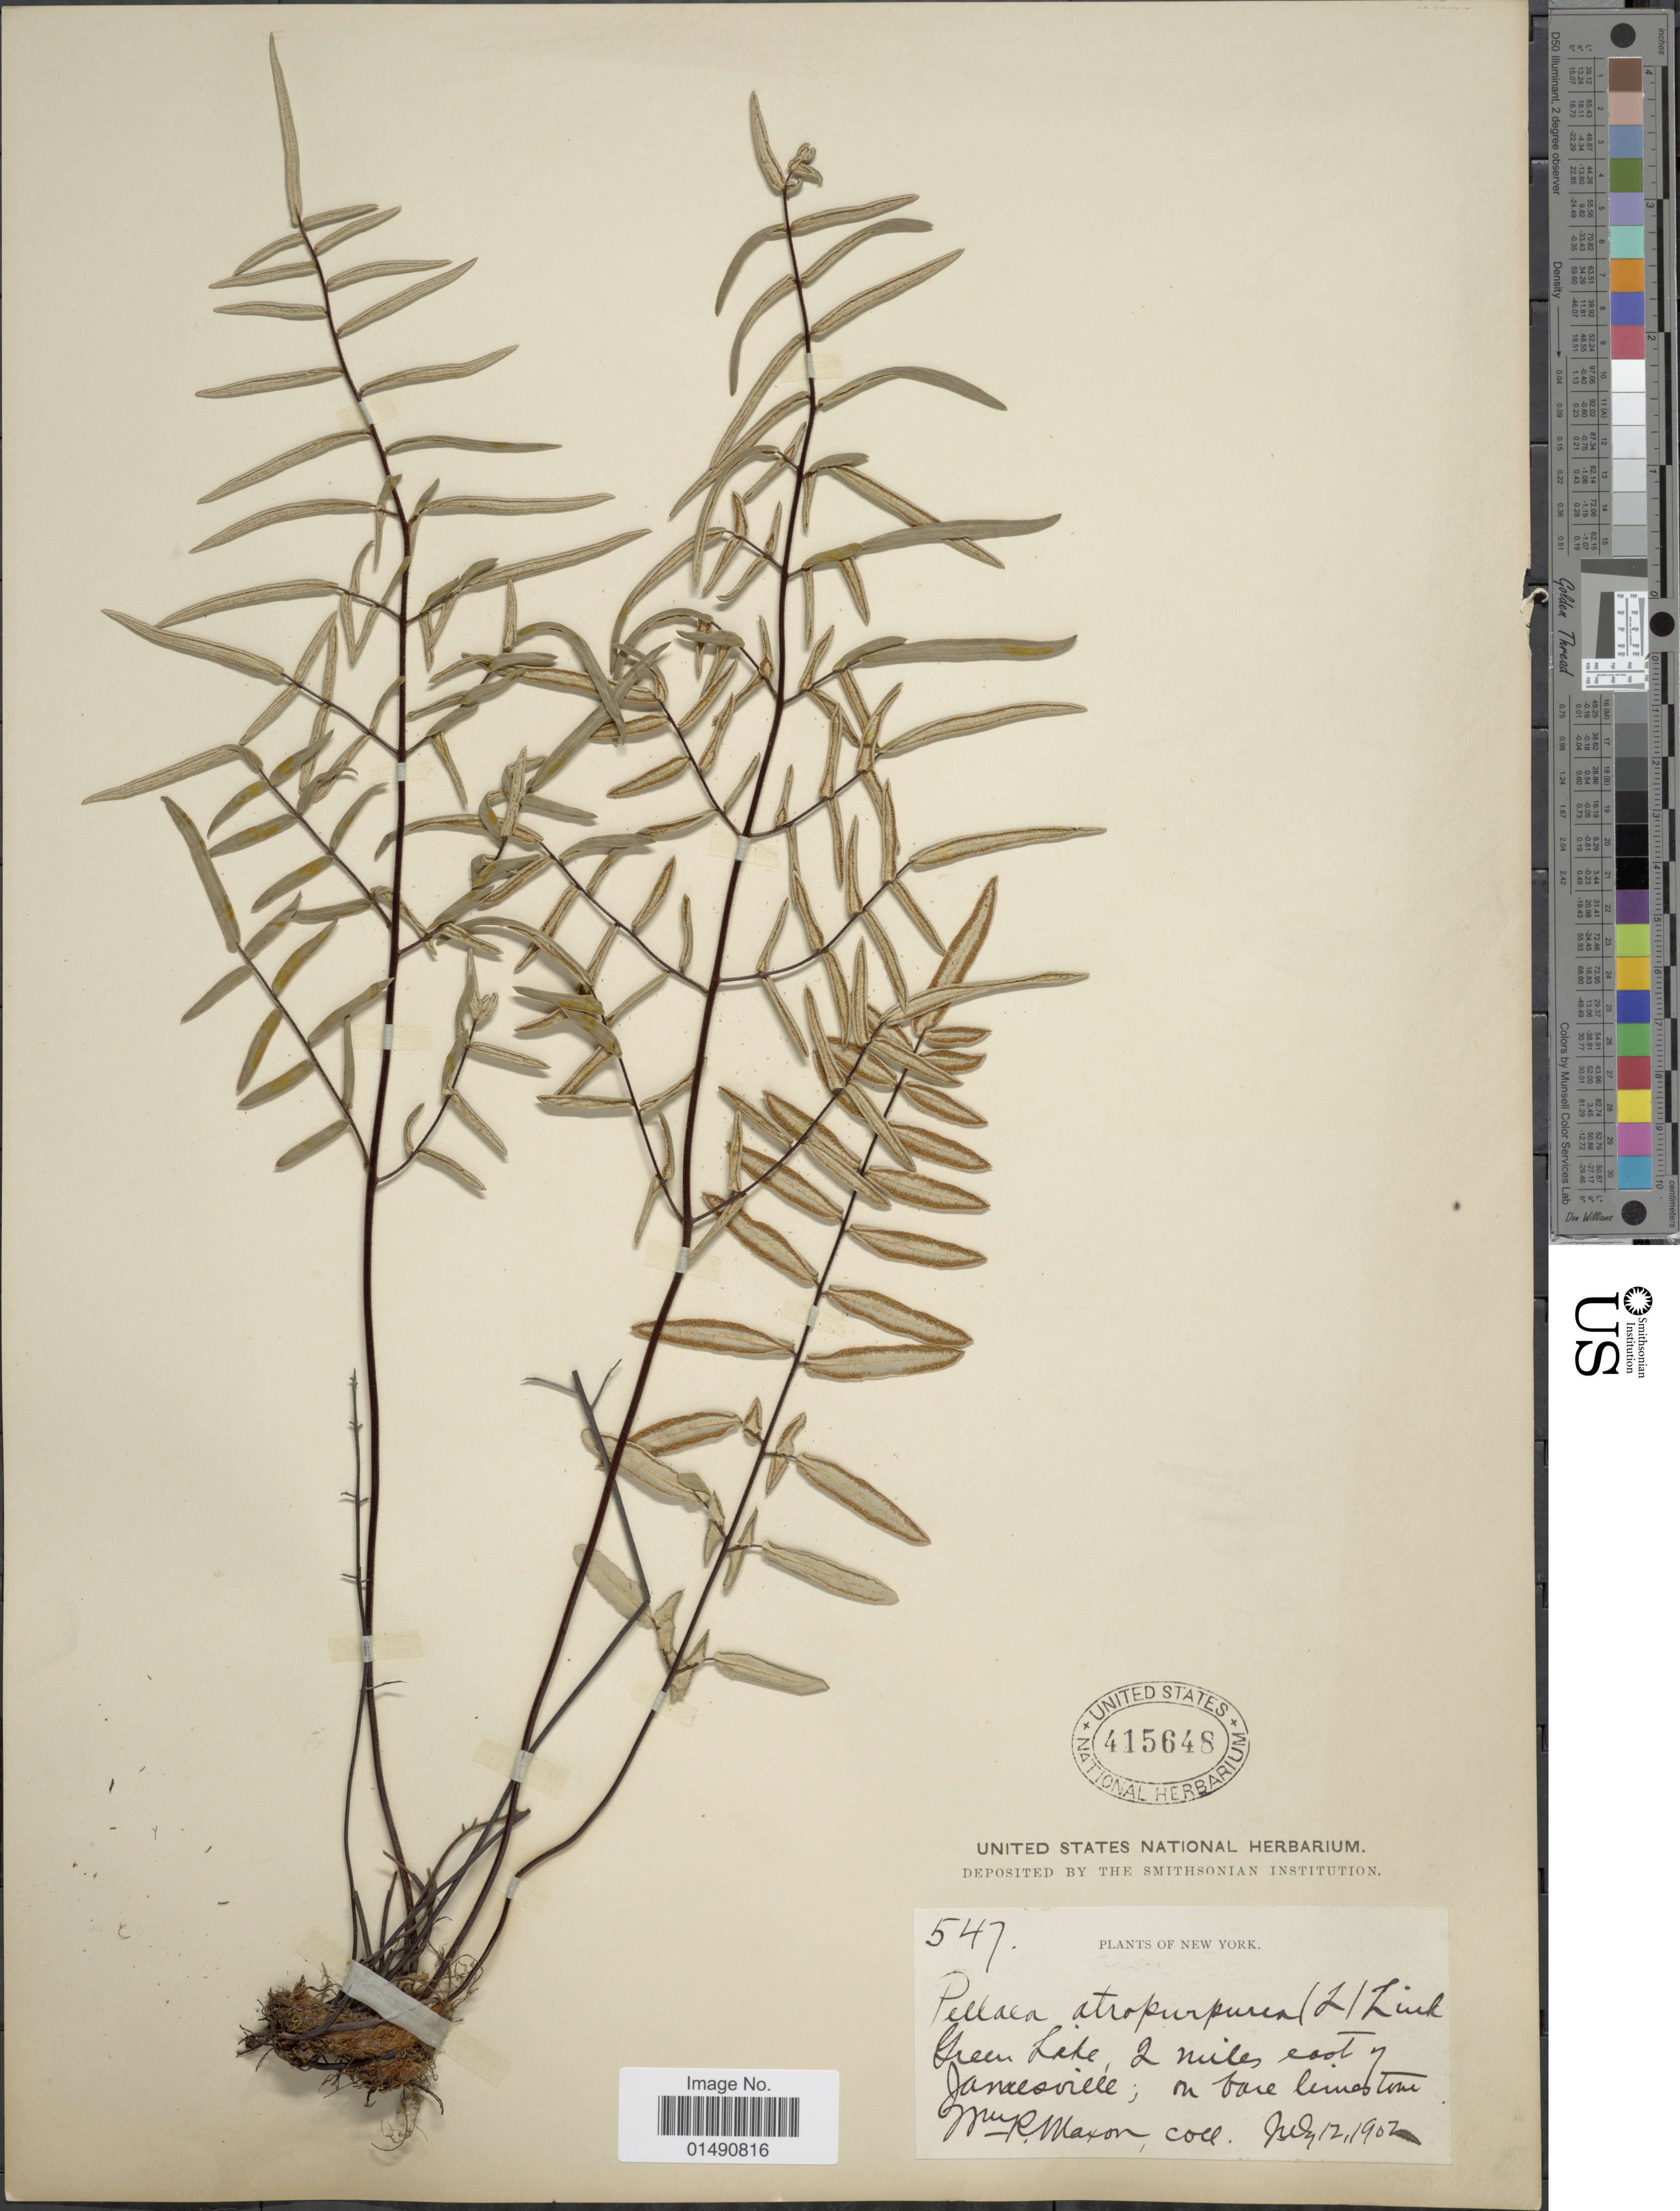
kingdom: Plantae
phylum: Tracheophyta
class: Polypodiopsida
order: Polypodiales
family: Pteridaceae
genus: Pellaea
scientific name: Pellaea atropurpurea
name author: (L.) Link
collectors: W. R. Maxon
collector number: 547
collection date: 1907-07-10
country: United States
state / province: New York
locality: Green Lake, 2 miles east Jamesville.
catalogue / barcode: US 415648